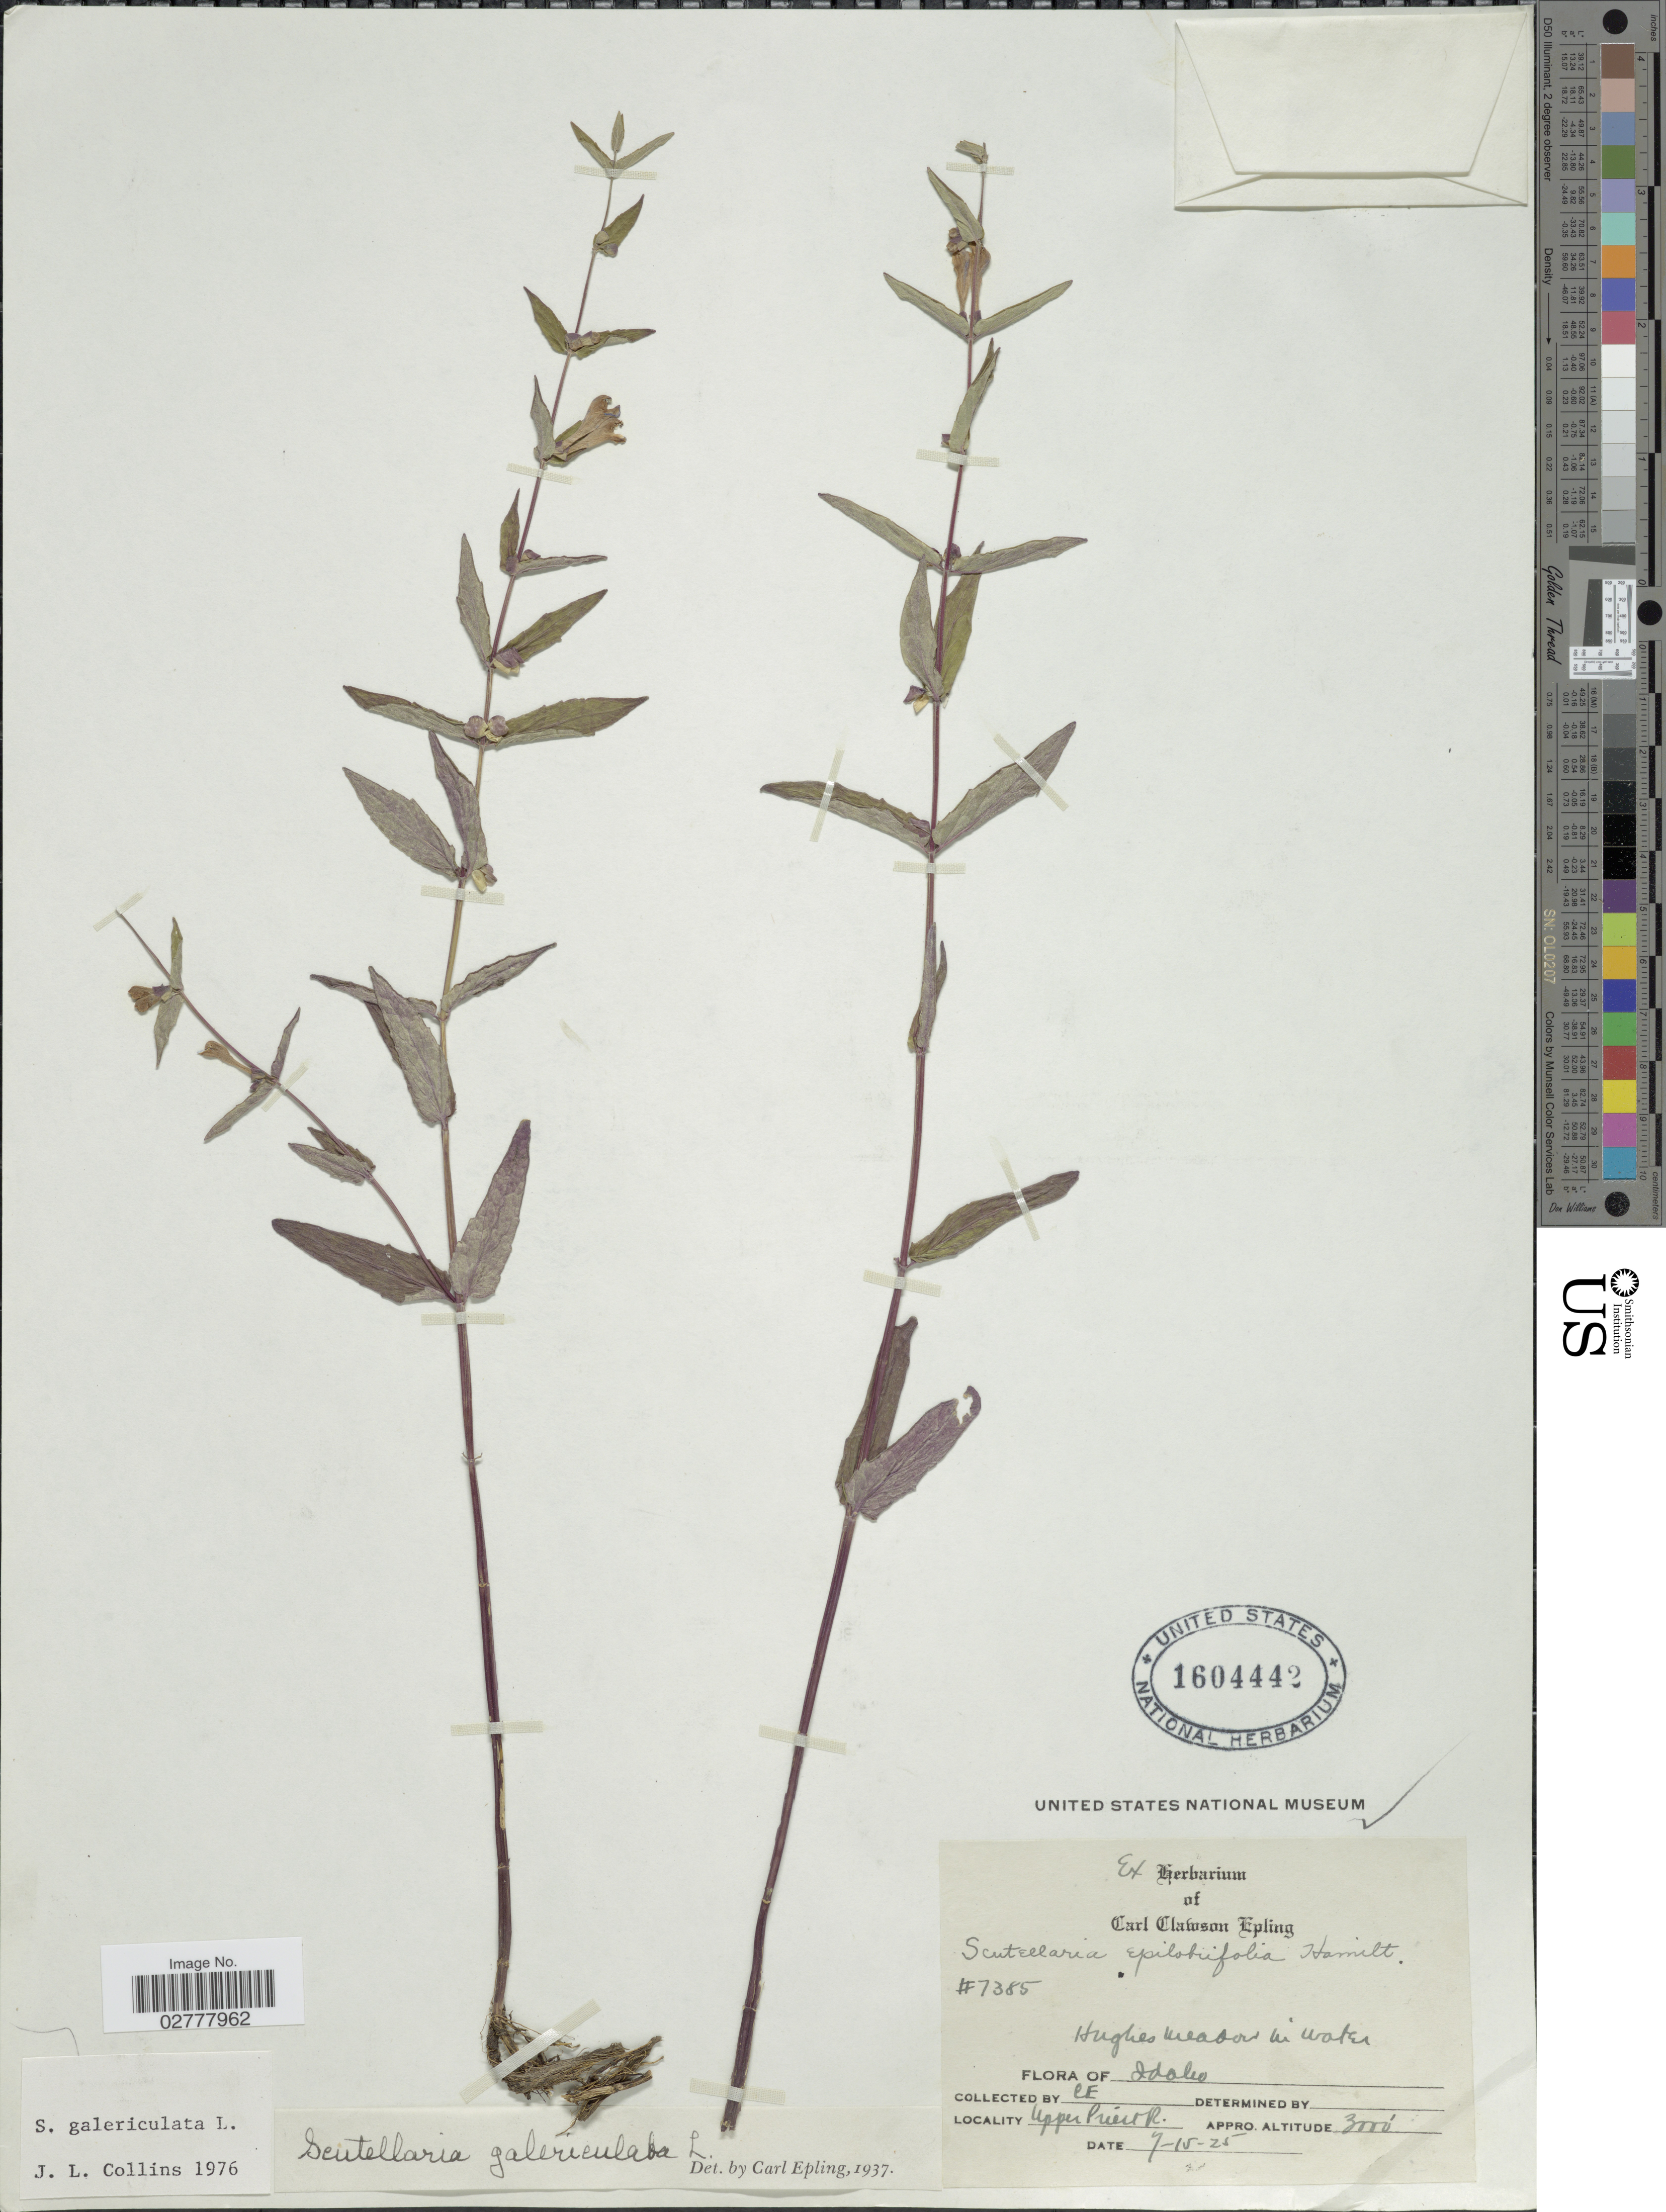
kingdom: Plantae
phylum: Tracheophyta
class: Magnoliopsida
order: Lamiales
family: Lamiaceae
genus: Scutellaria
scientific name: Scutellaria galericulata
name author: L.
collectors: -- Epling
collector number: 7385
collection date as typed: Transcribed d/m/y: 15/7/25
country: United States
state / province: Idaho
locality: Upper Priest R.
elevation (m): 914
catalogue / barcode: US 1604442